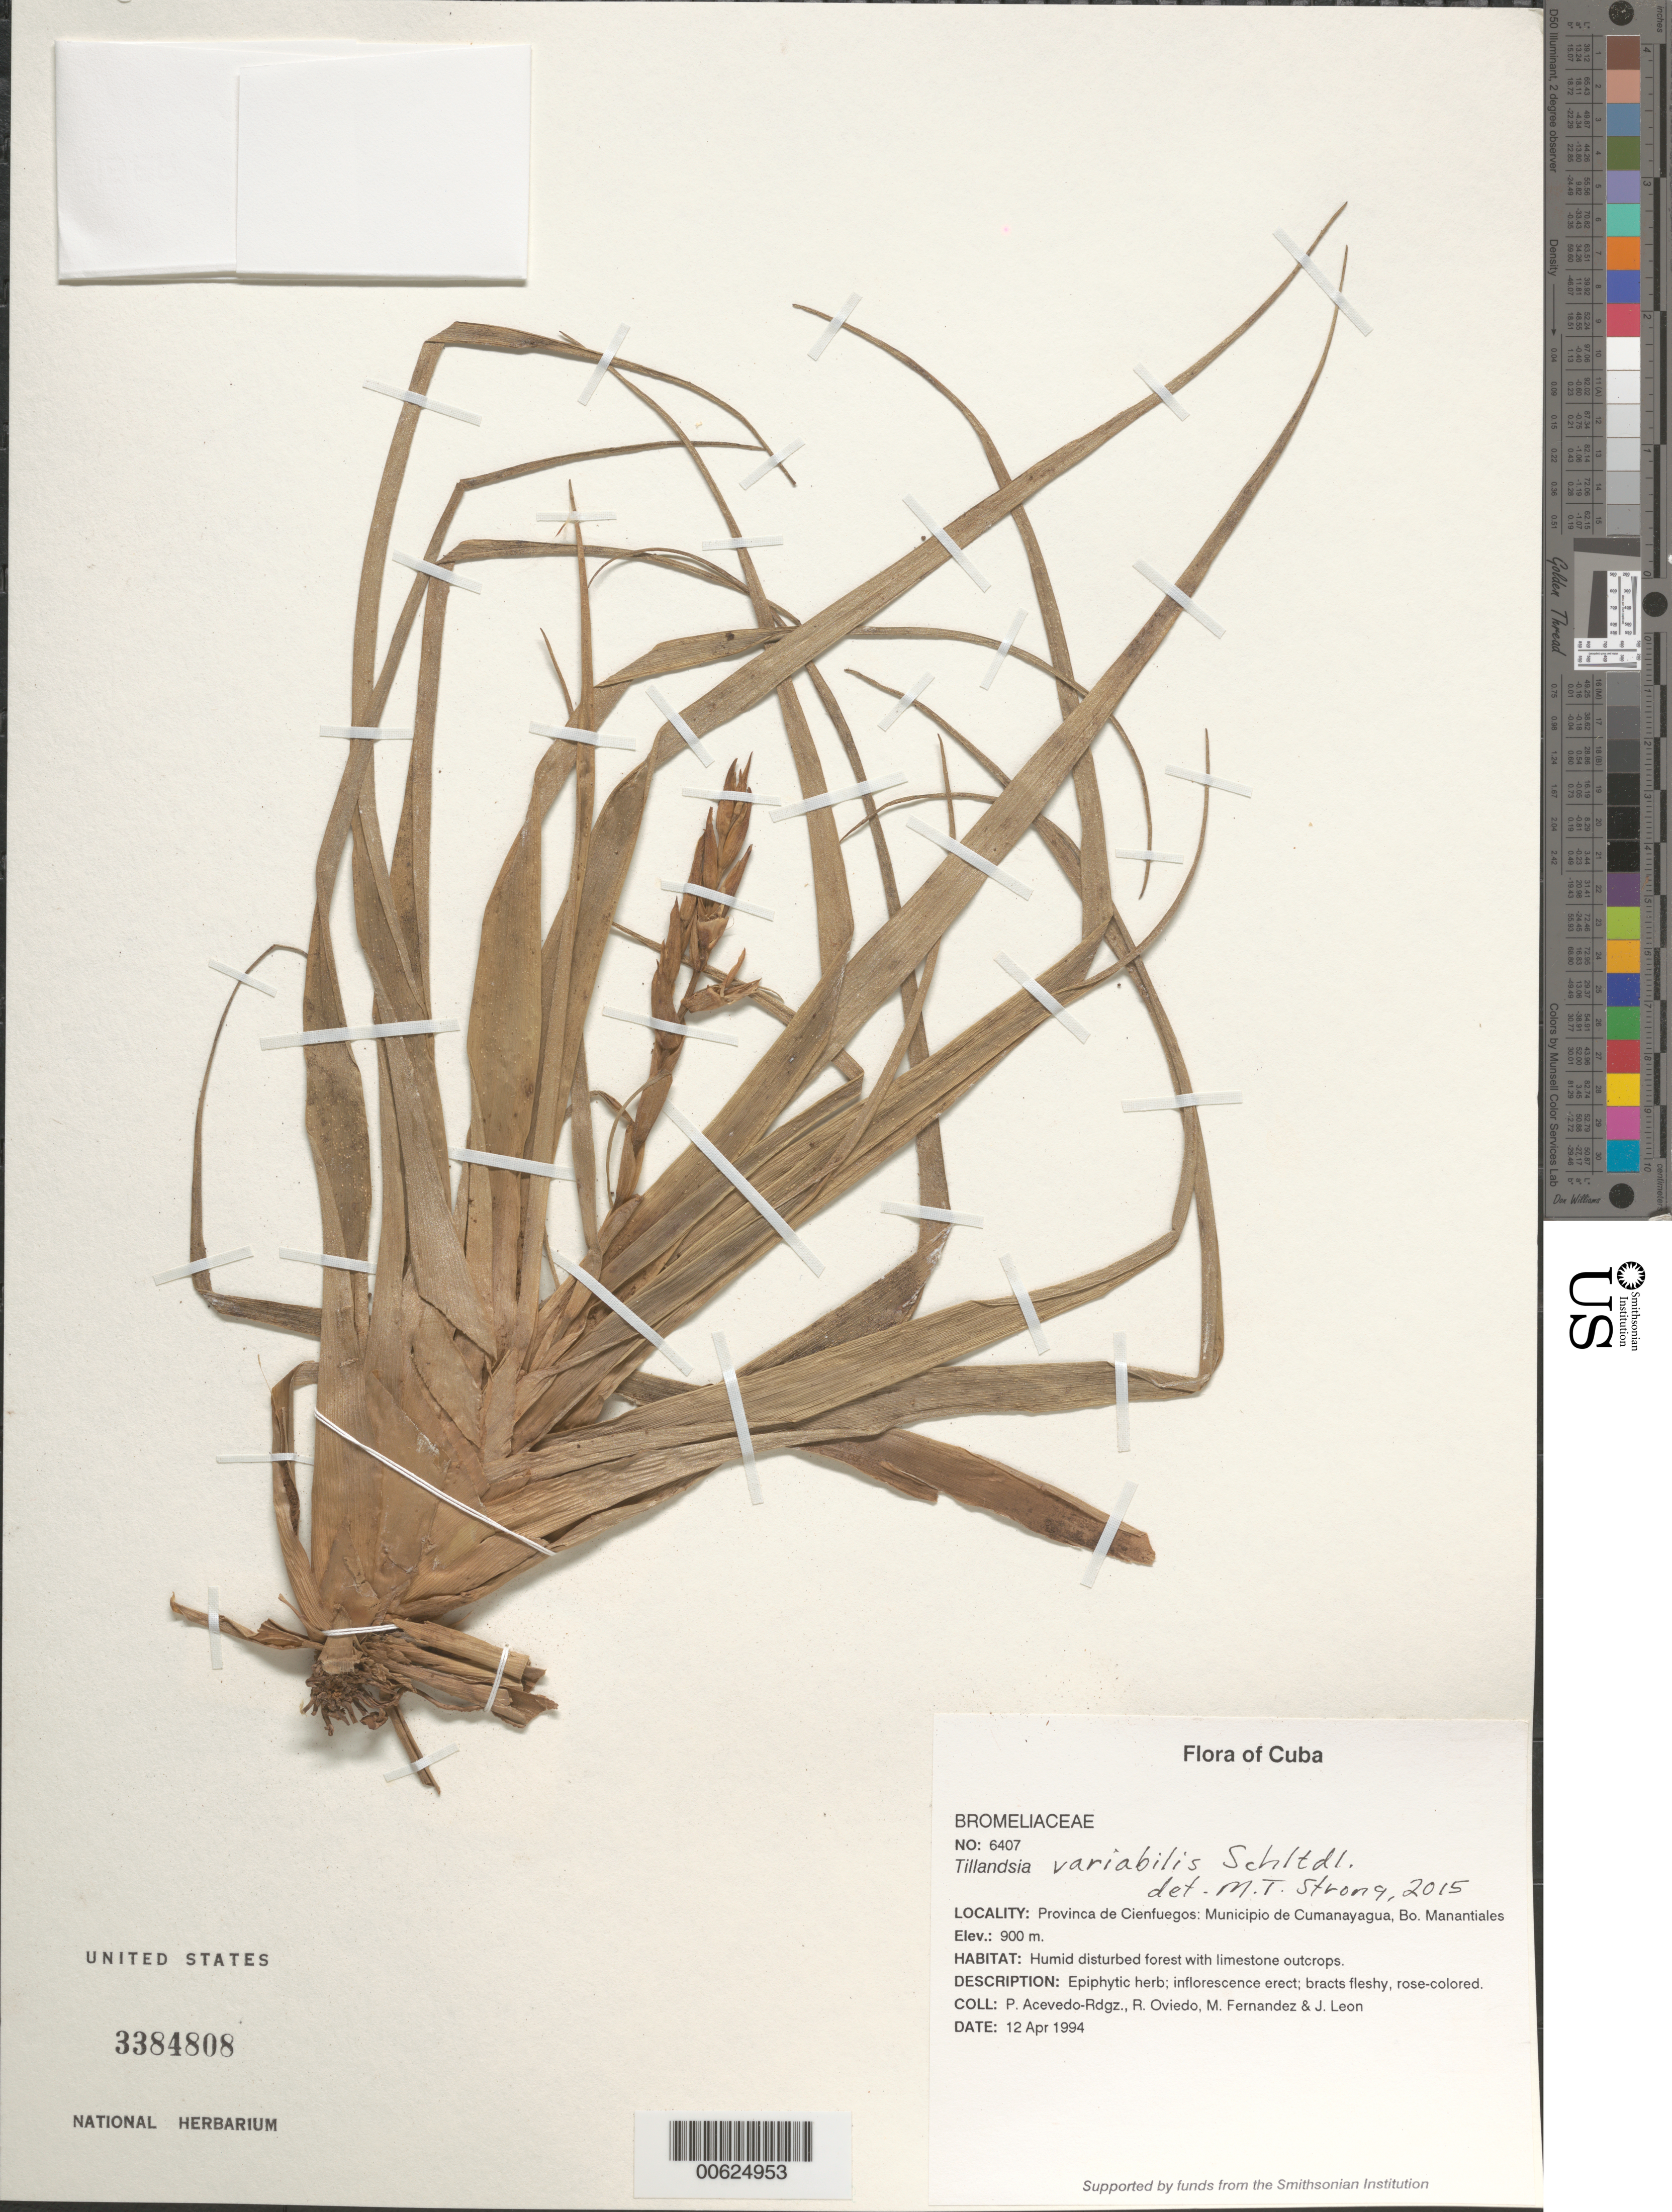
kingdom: Plantae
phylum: Tracheophyta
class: Liliopsida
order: Poales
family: Bromeliaceae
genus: Tillandsia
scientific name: Tillandsia variabilis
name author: Schltdl.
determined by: Strong, M. T., (US), Smithsonian Institution - National Museum of Natural History (UNITED STATES)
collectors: P. Acevedo-Rodr., R. Oviedo, M. Fernández & J. León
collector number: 6407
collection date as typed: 12 Apr 1994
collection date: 1994-04-12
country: Cuba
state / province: Cienfuegos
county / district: Municipio de Cumanayagua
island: Cuba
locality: Bo Manantiales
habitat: Humid disturbed forest with limestone outcrops.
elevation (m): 900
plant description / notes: MO, SEL, US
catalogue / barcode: US 3384808